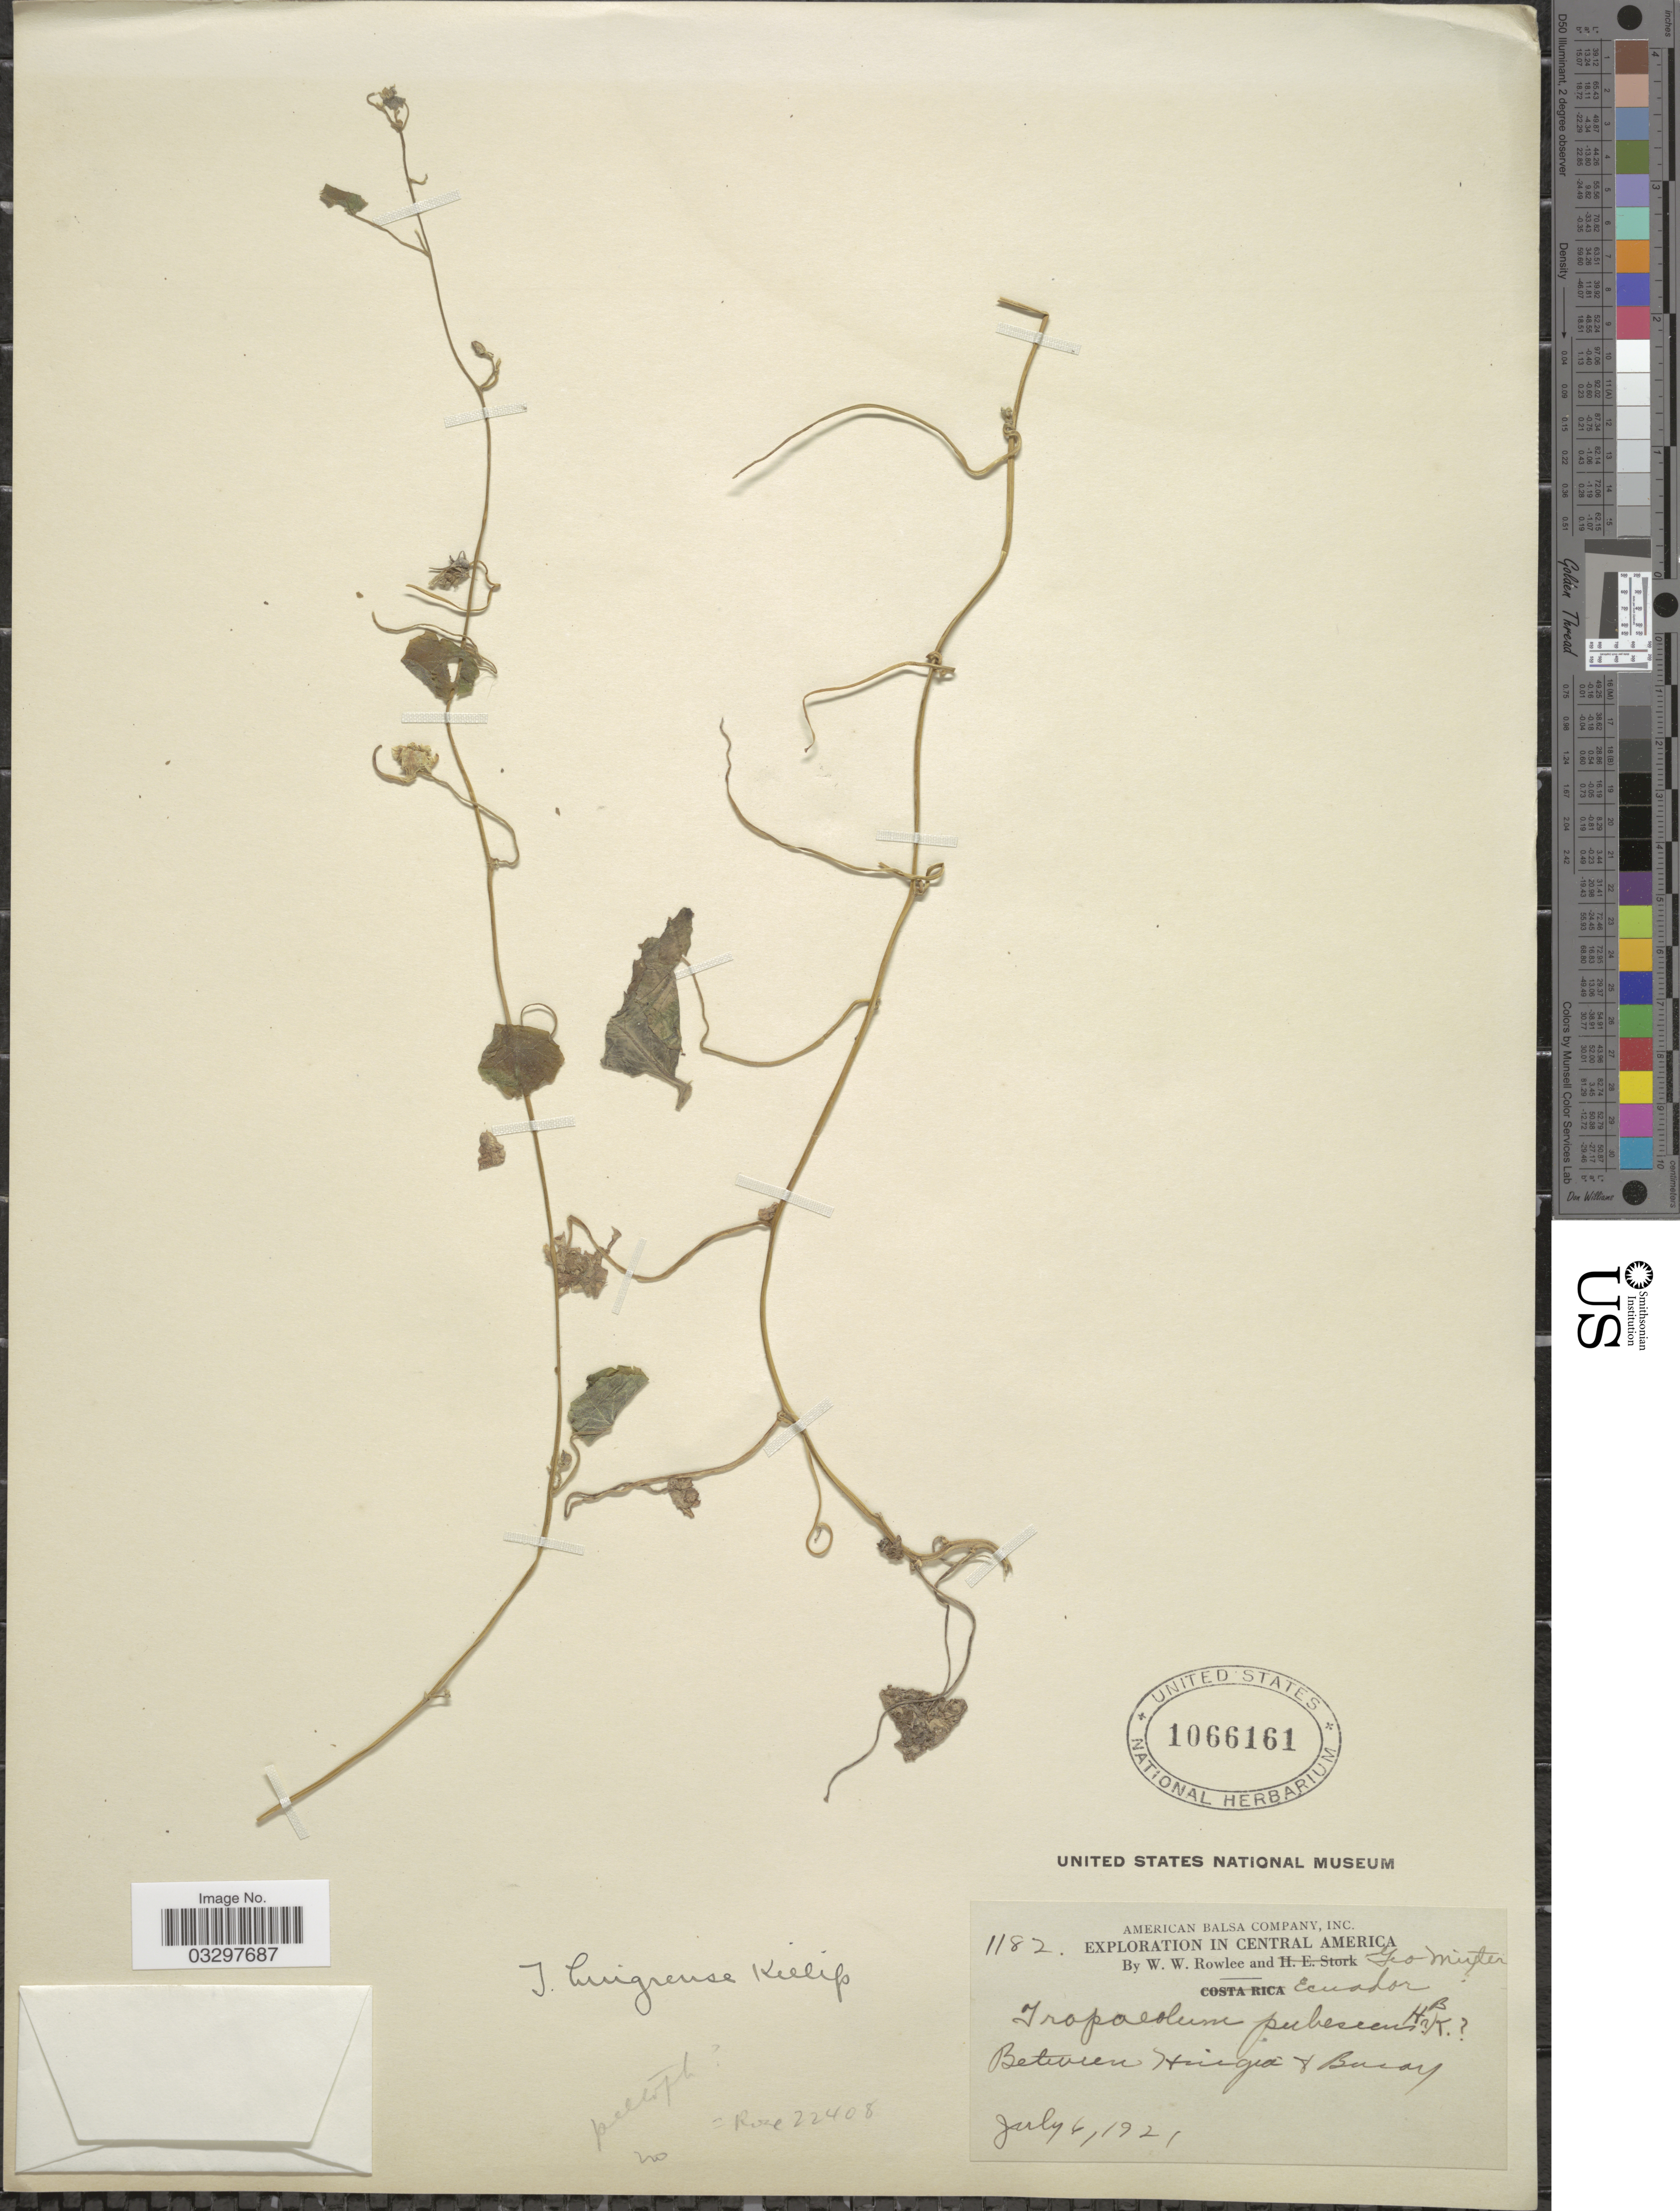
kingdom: Plantae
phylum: Tracheophyta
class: Magnoliopsida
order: Brassicales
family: Tropaeolaceae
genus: Tropaeolum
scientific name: Tropaeolum huigrense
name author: Killip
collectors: W. W. Rowlee & G. Mixter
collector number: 1182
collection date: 1921-07-06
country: Ecuador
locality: Between Huigra & Bucay.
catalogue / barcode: US 1066161